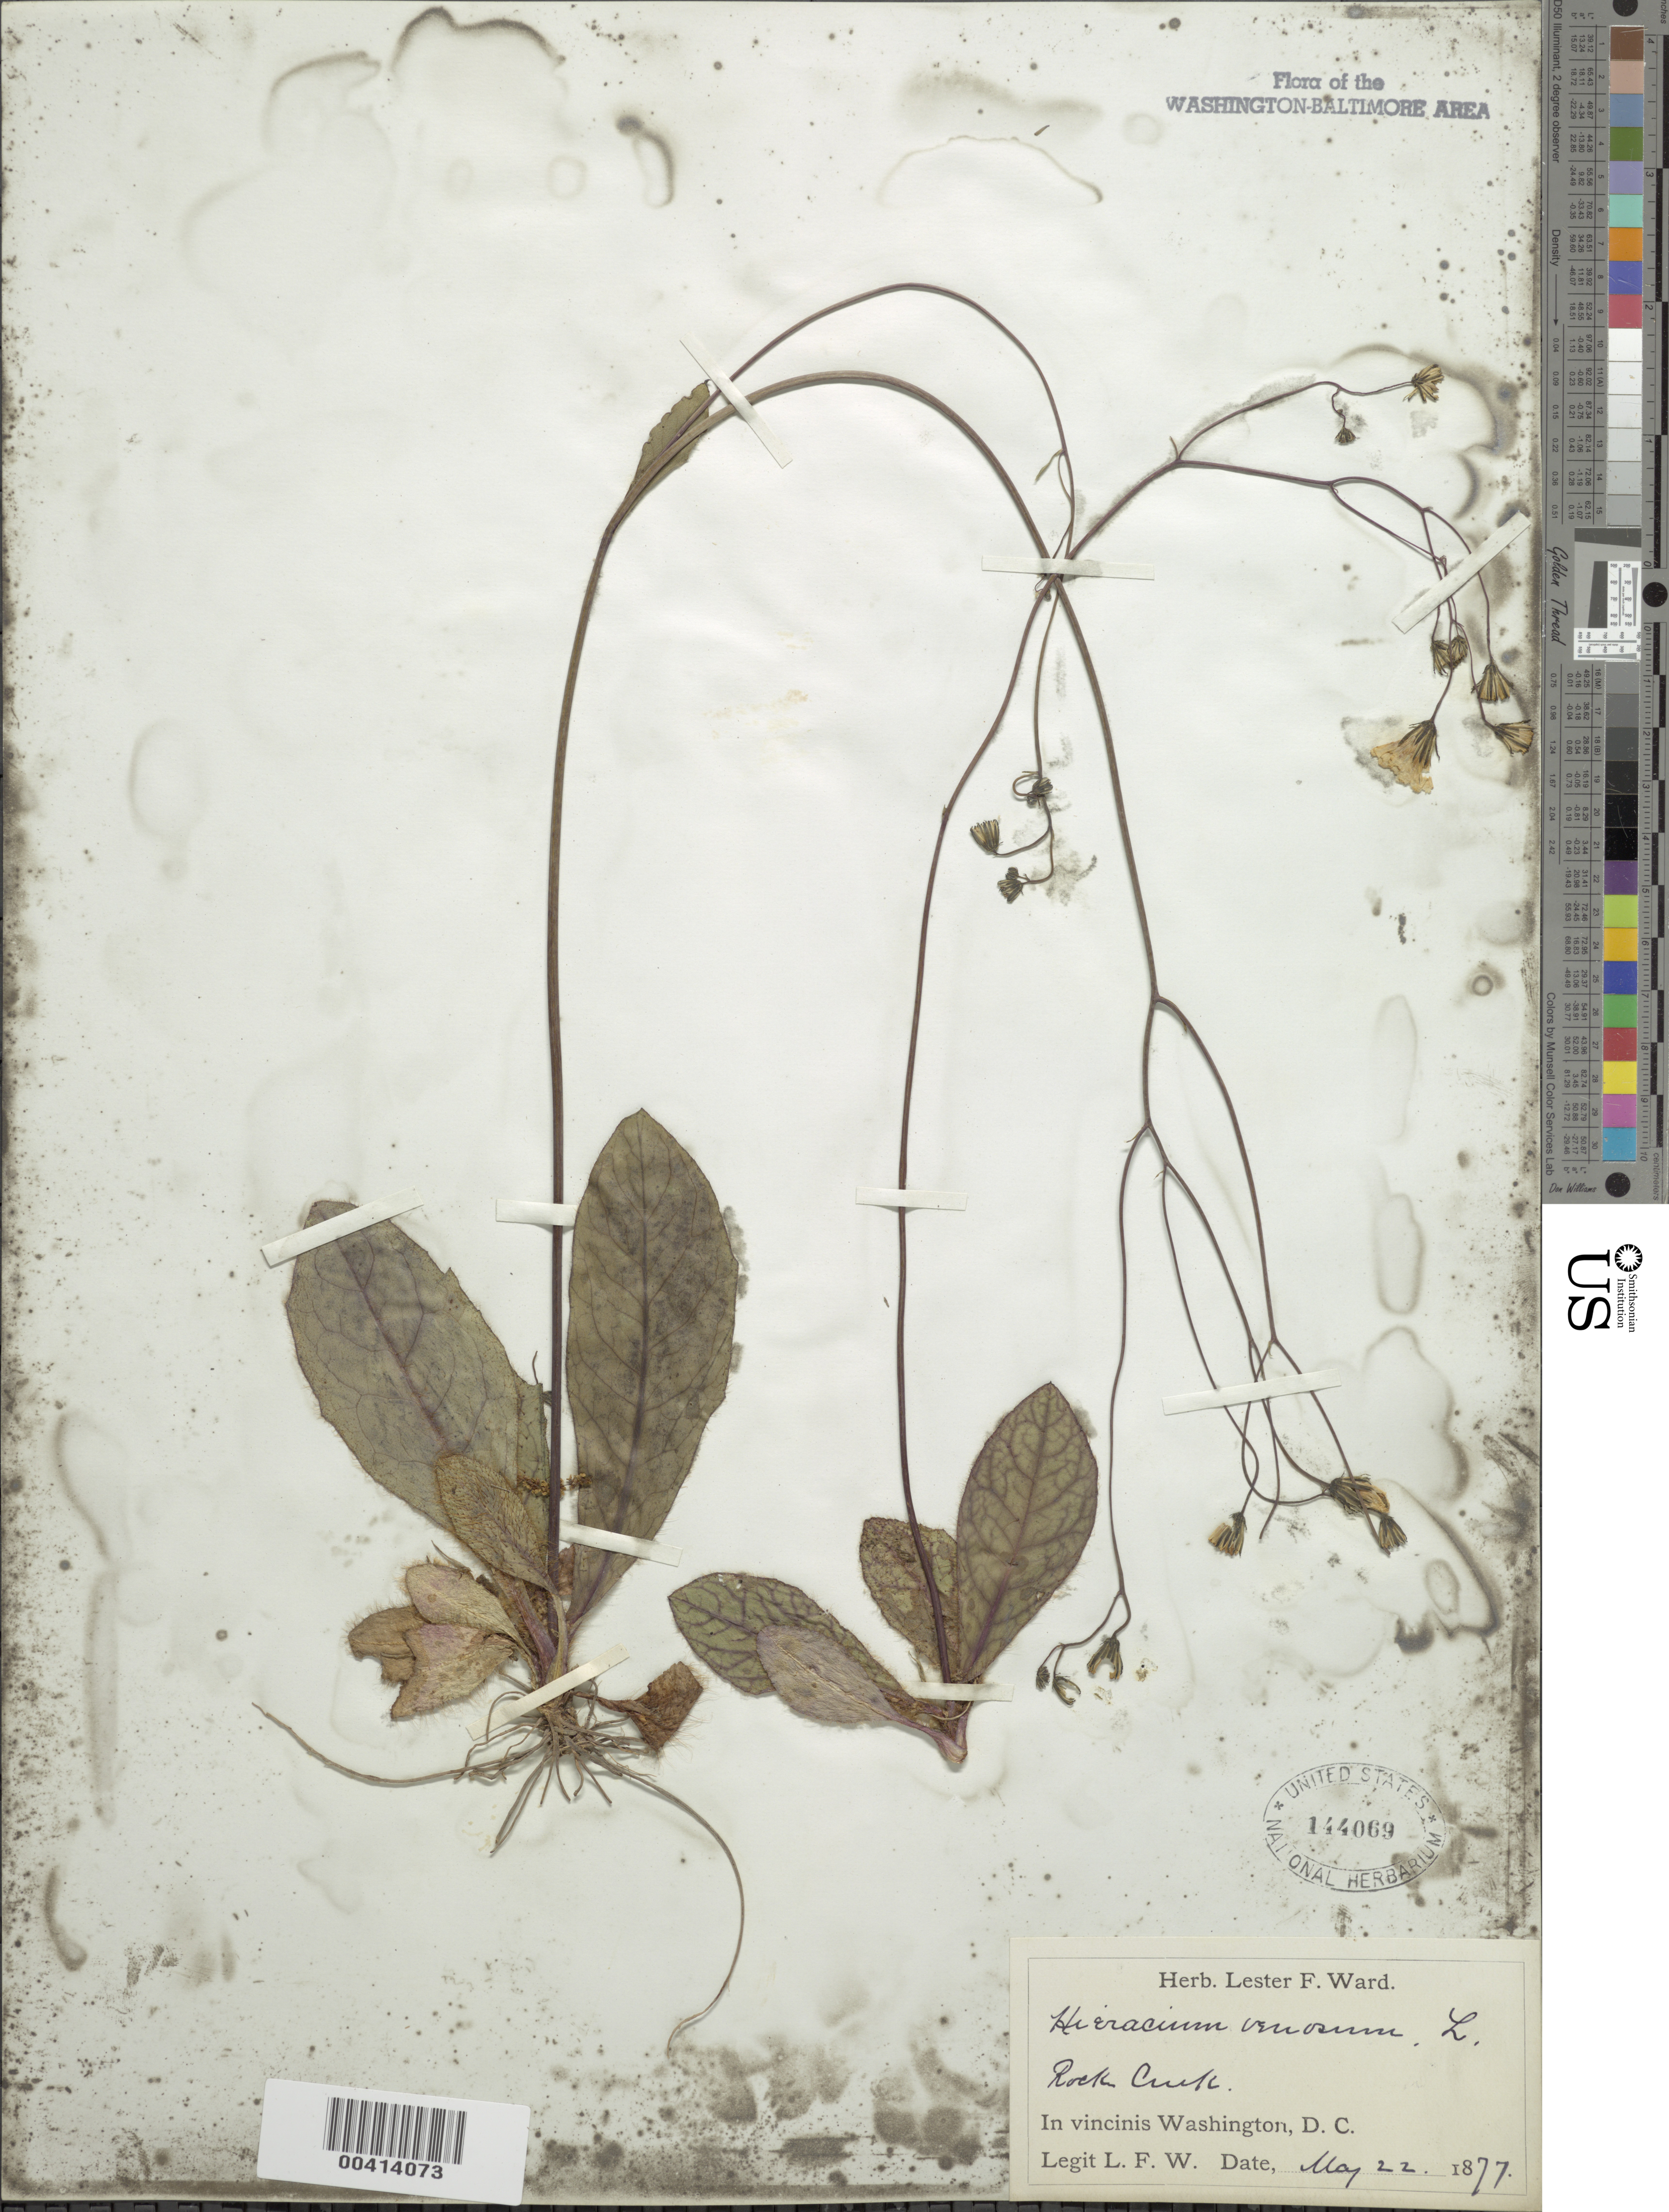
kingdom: Plantae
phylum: Tracheophyta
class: Magnoliopsida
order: Asterales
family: Asteraceae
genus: Hieracium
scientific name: Hieracium venosum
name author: L.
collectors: L. F. Ward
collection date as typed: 22 May 1877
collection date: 1877-05-22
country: United States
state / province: District of Columbia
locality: Rock Creek Rock Creek Park & vicinity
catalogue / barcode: US 144069